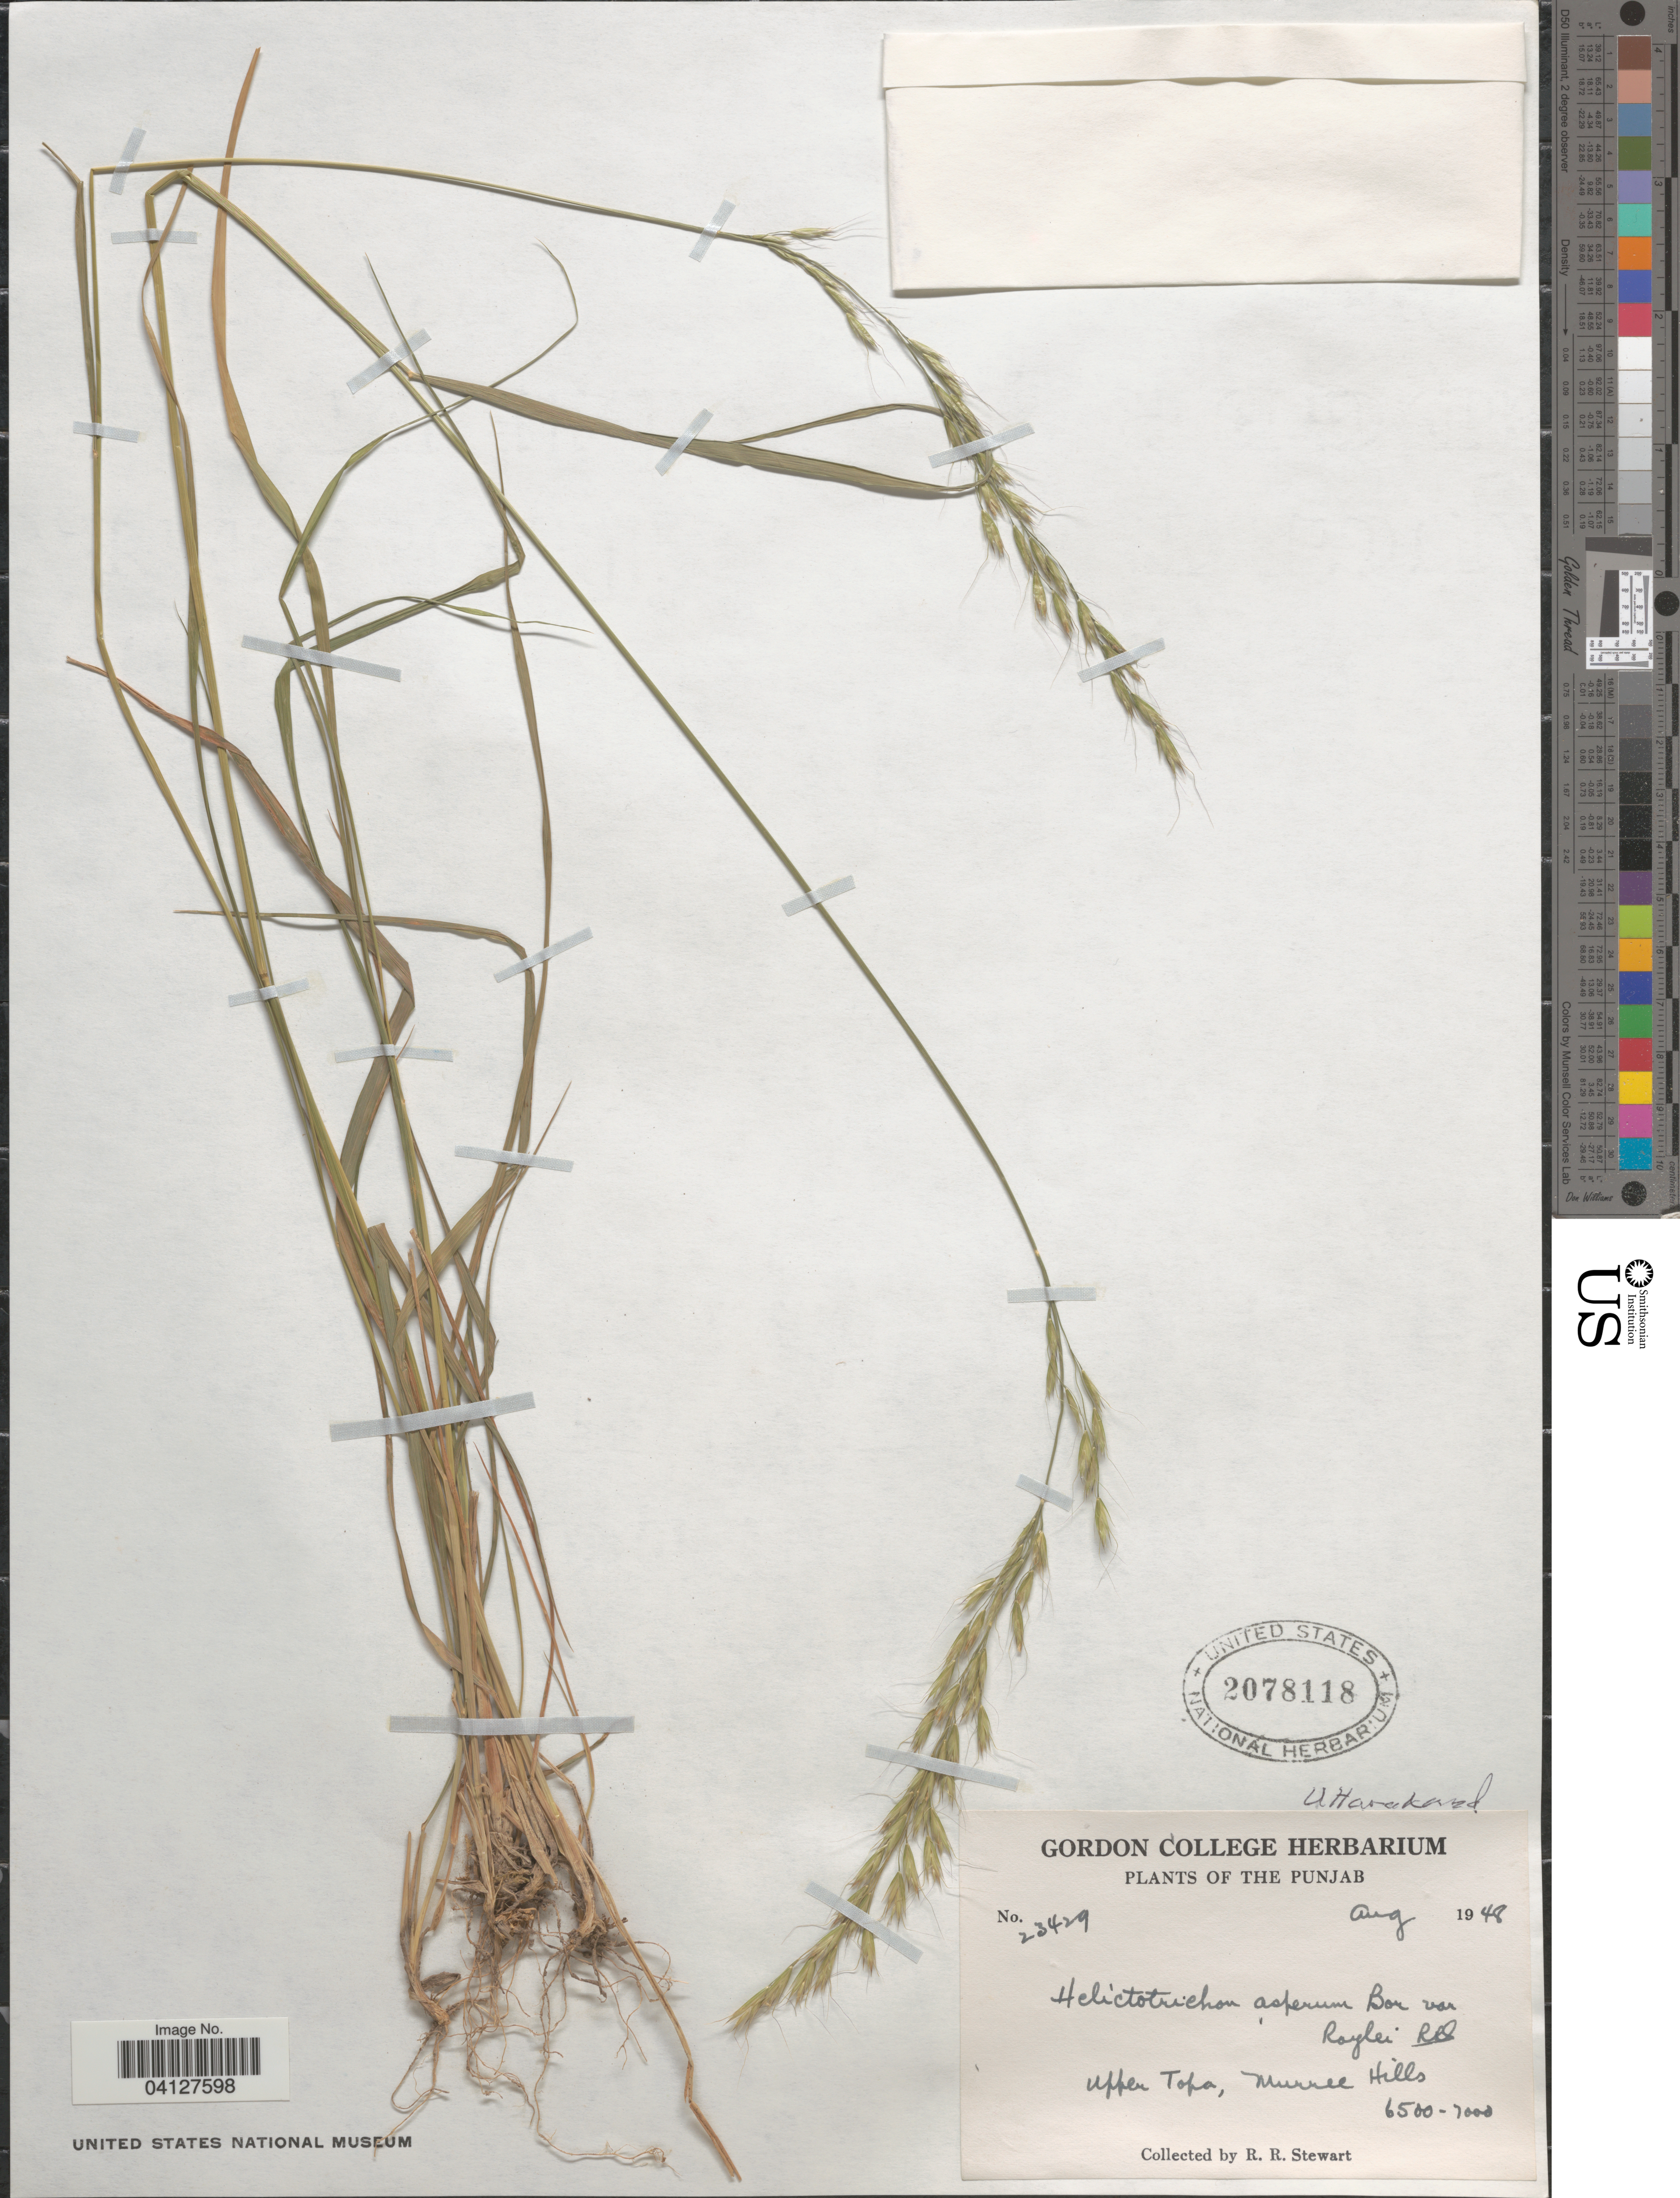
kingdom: Plantae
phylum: Tracheophyta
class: Liliopsida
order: Poales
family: Poaceae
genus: Helictotrichon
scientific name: Helictotrichon asperum var. roylei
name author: (Hook. f.) R.R. Stewart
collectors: R. Stewart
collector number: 23429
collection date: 1948-08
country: Pakistan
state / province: Punjab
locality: The Punjab. Upper Topa, Murree Hills.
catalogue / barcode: US 2078118